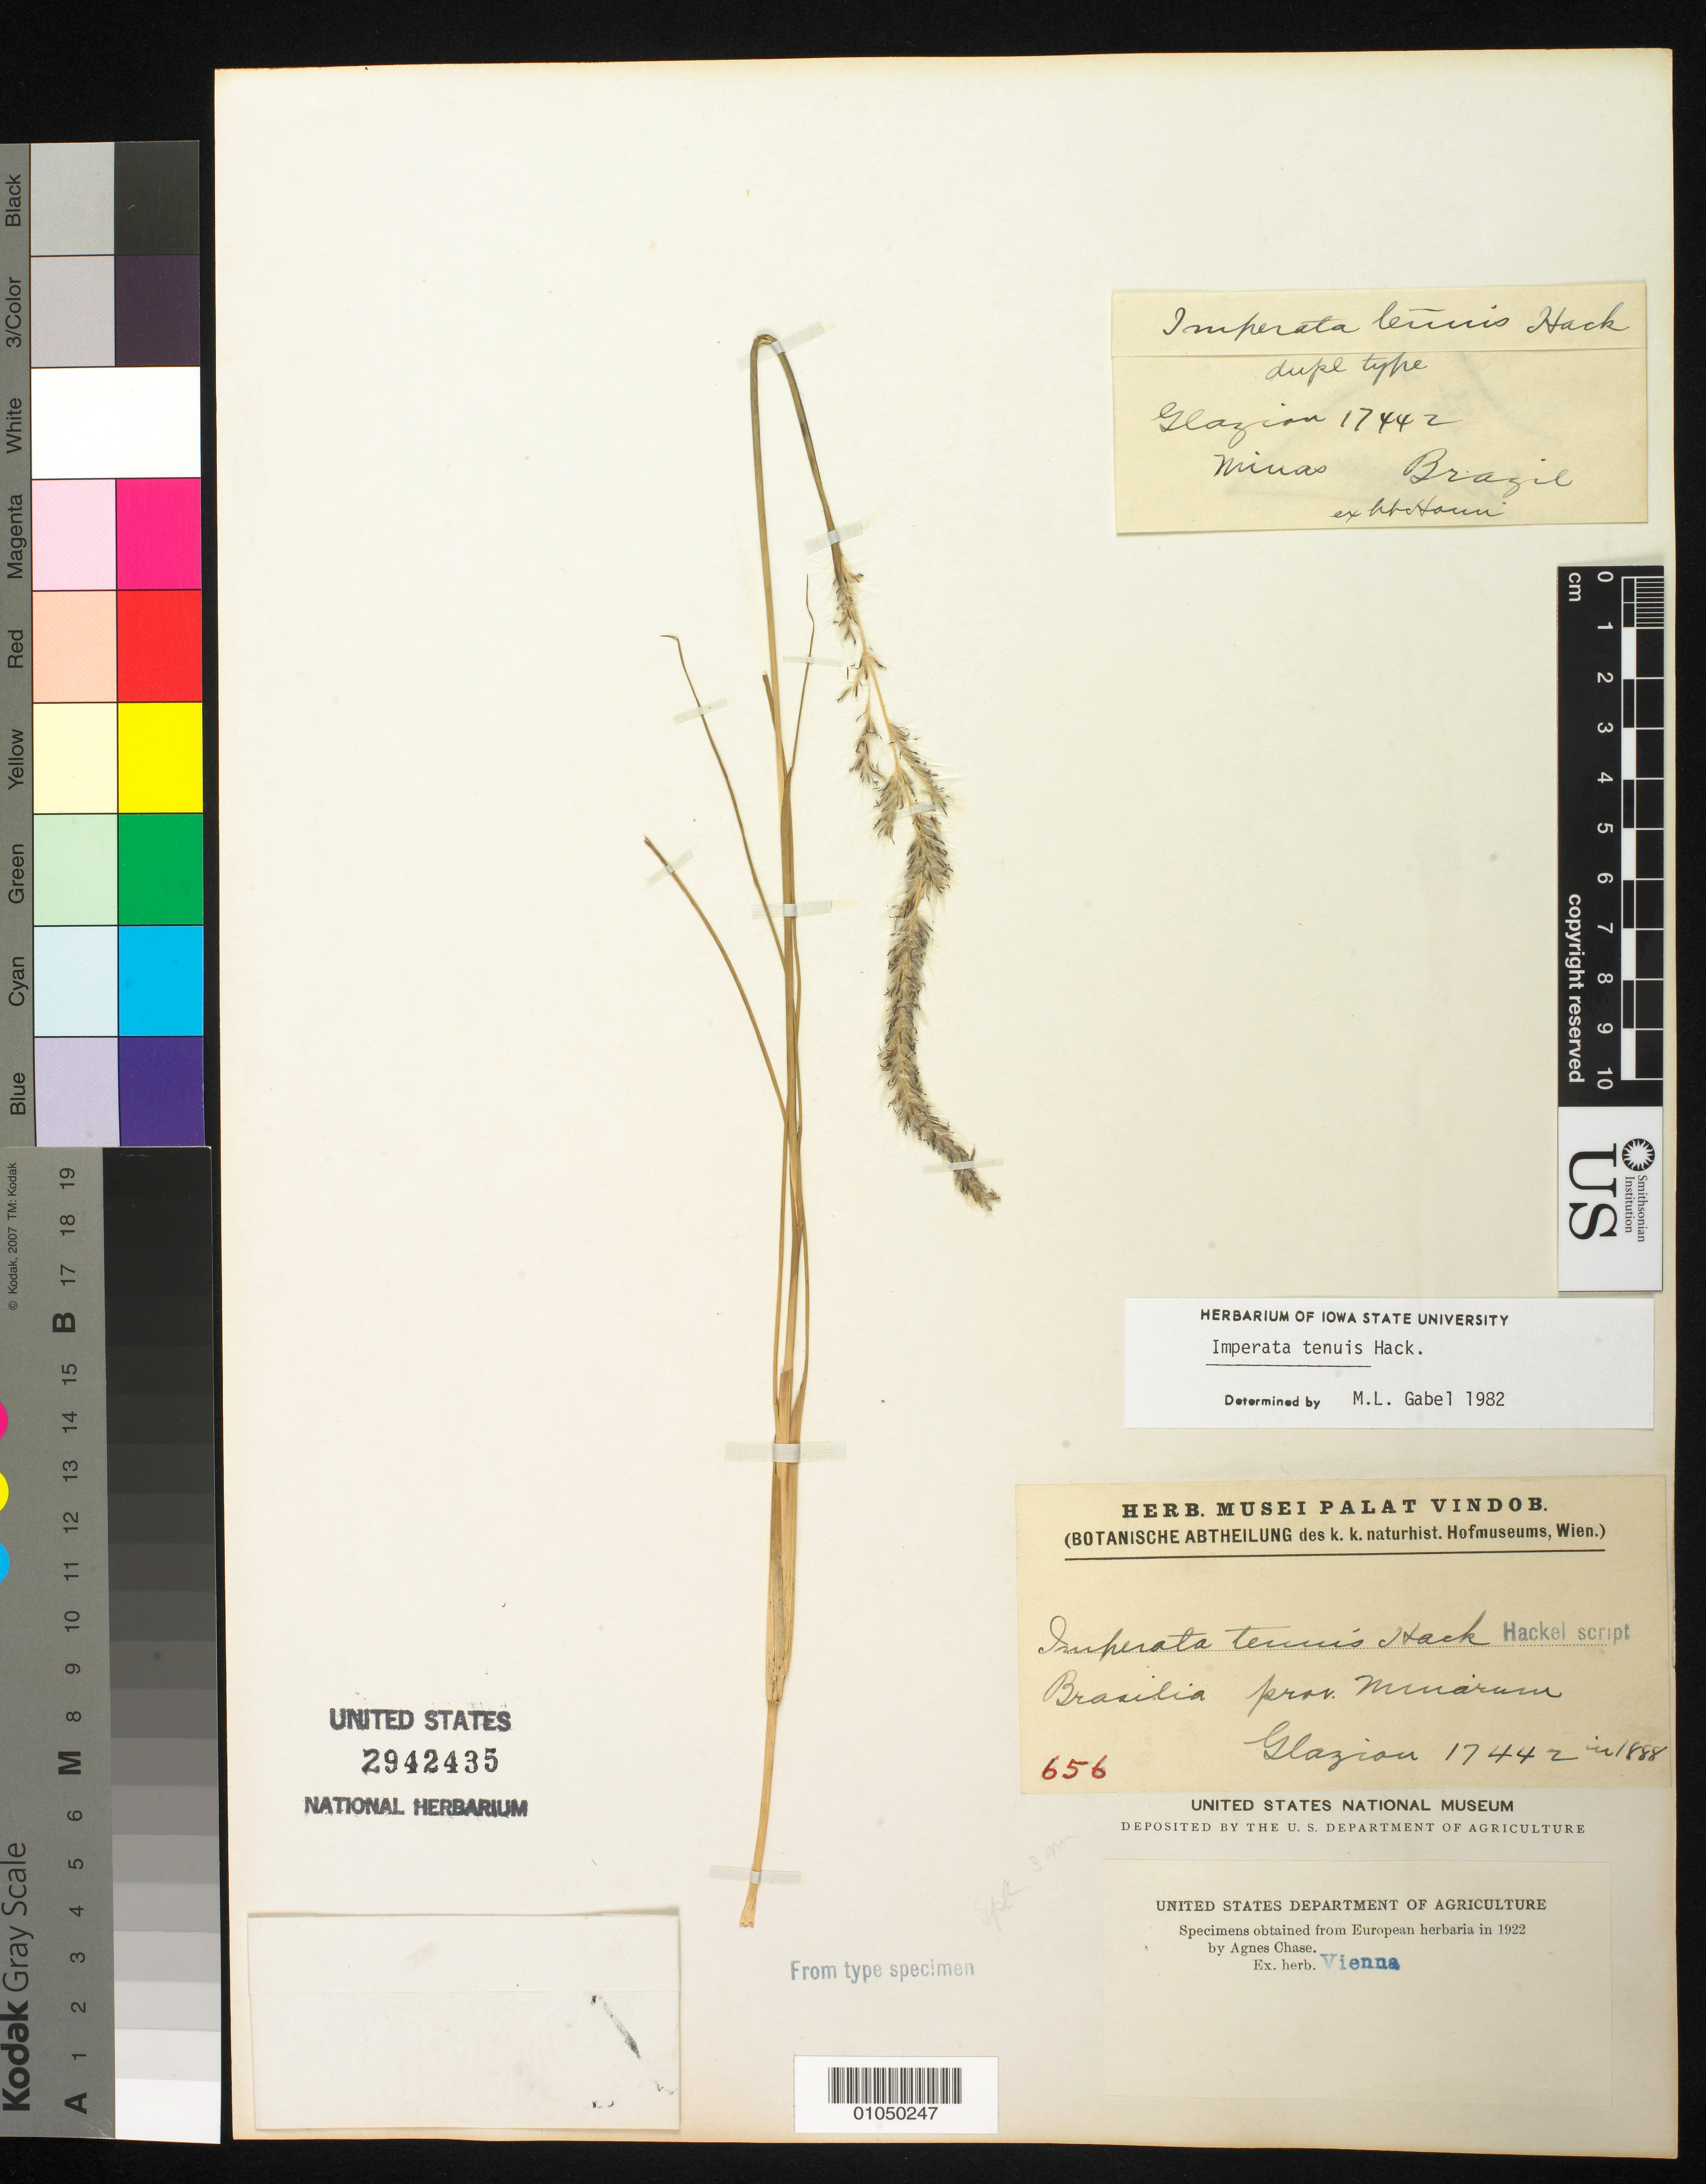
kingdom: Plantae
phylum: Tracheophyta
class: Liliopsida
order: Poales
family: Poaceae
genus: Imperata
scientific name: Imperata tenuis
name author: Hack.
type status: Isotype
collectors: A. F. M. Glaziou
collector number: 17442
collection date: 1888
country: Brazil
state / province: Minas Gerais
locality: Prov. Minarum. [Protologue, "Brasilia: in uliginosis prope S. Joâo de El Rey provinc. Minarum"]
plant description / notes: "From type specimen", specimen [fragment?] ex herb. Vienna.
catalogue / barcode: US 2942435